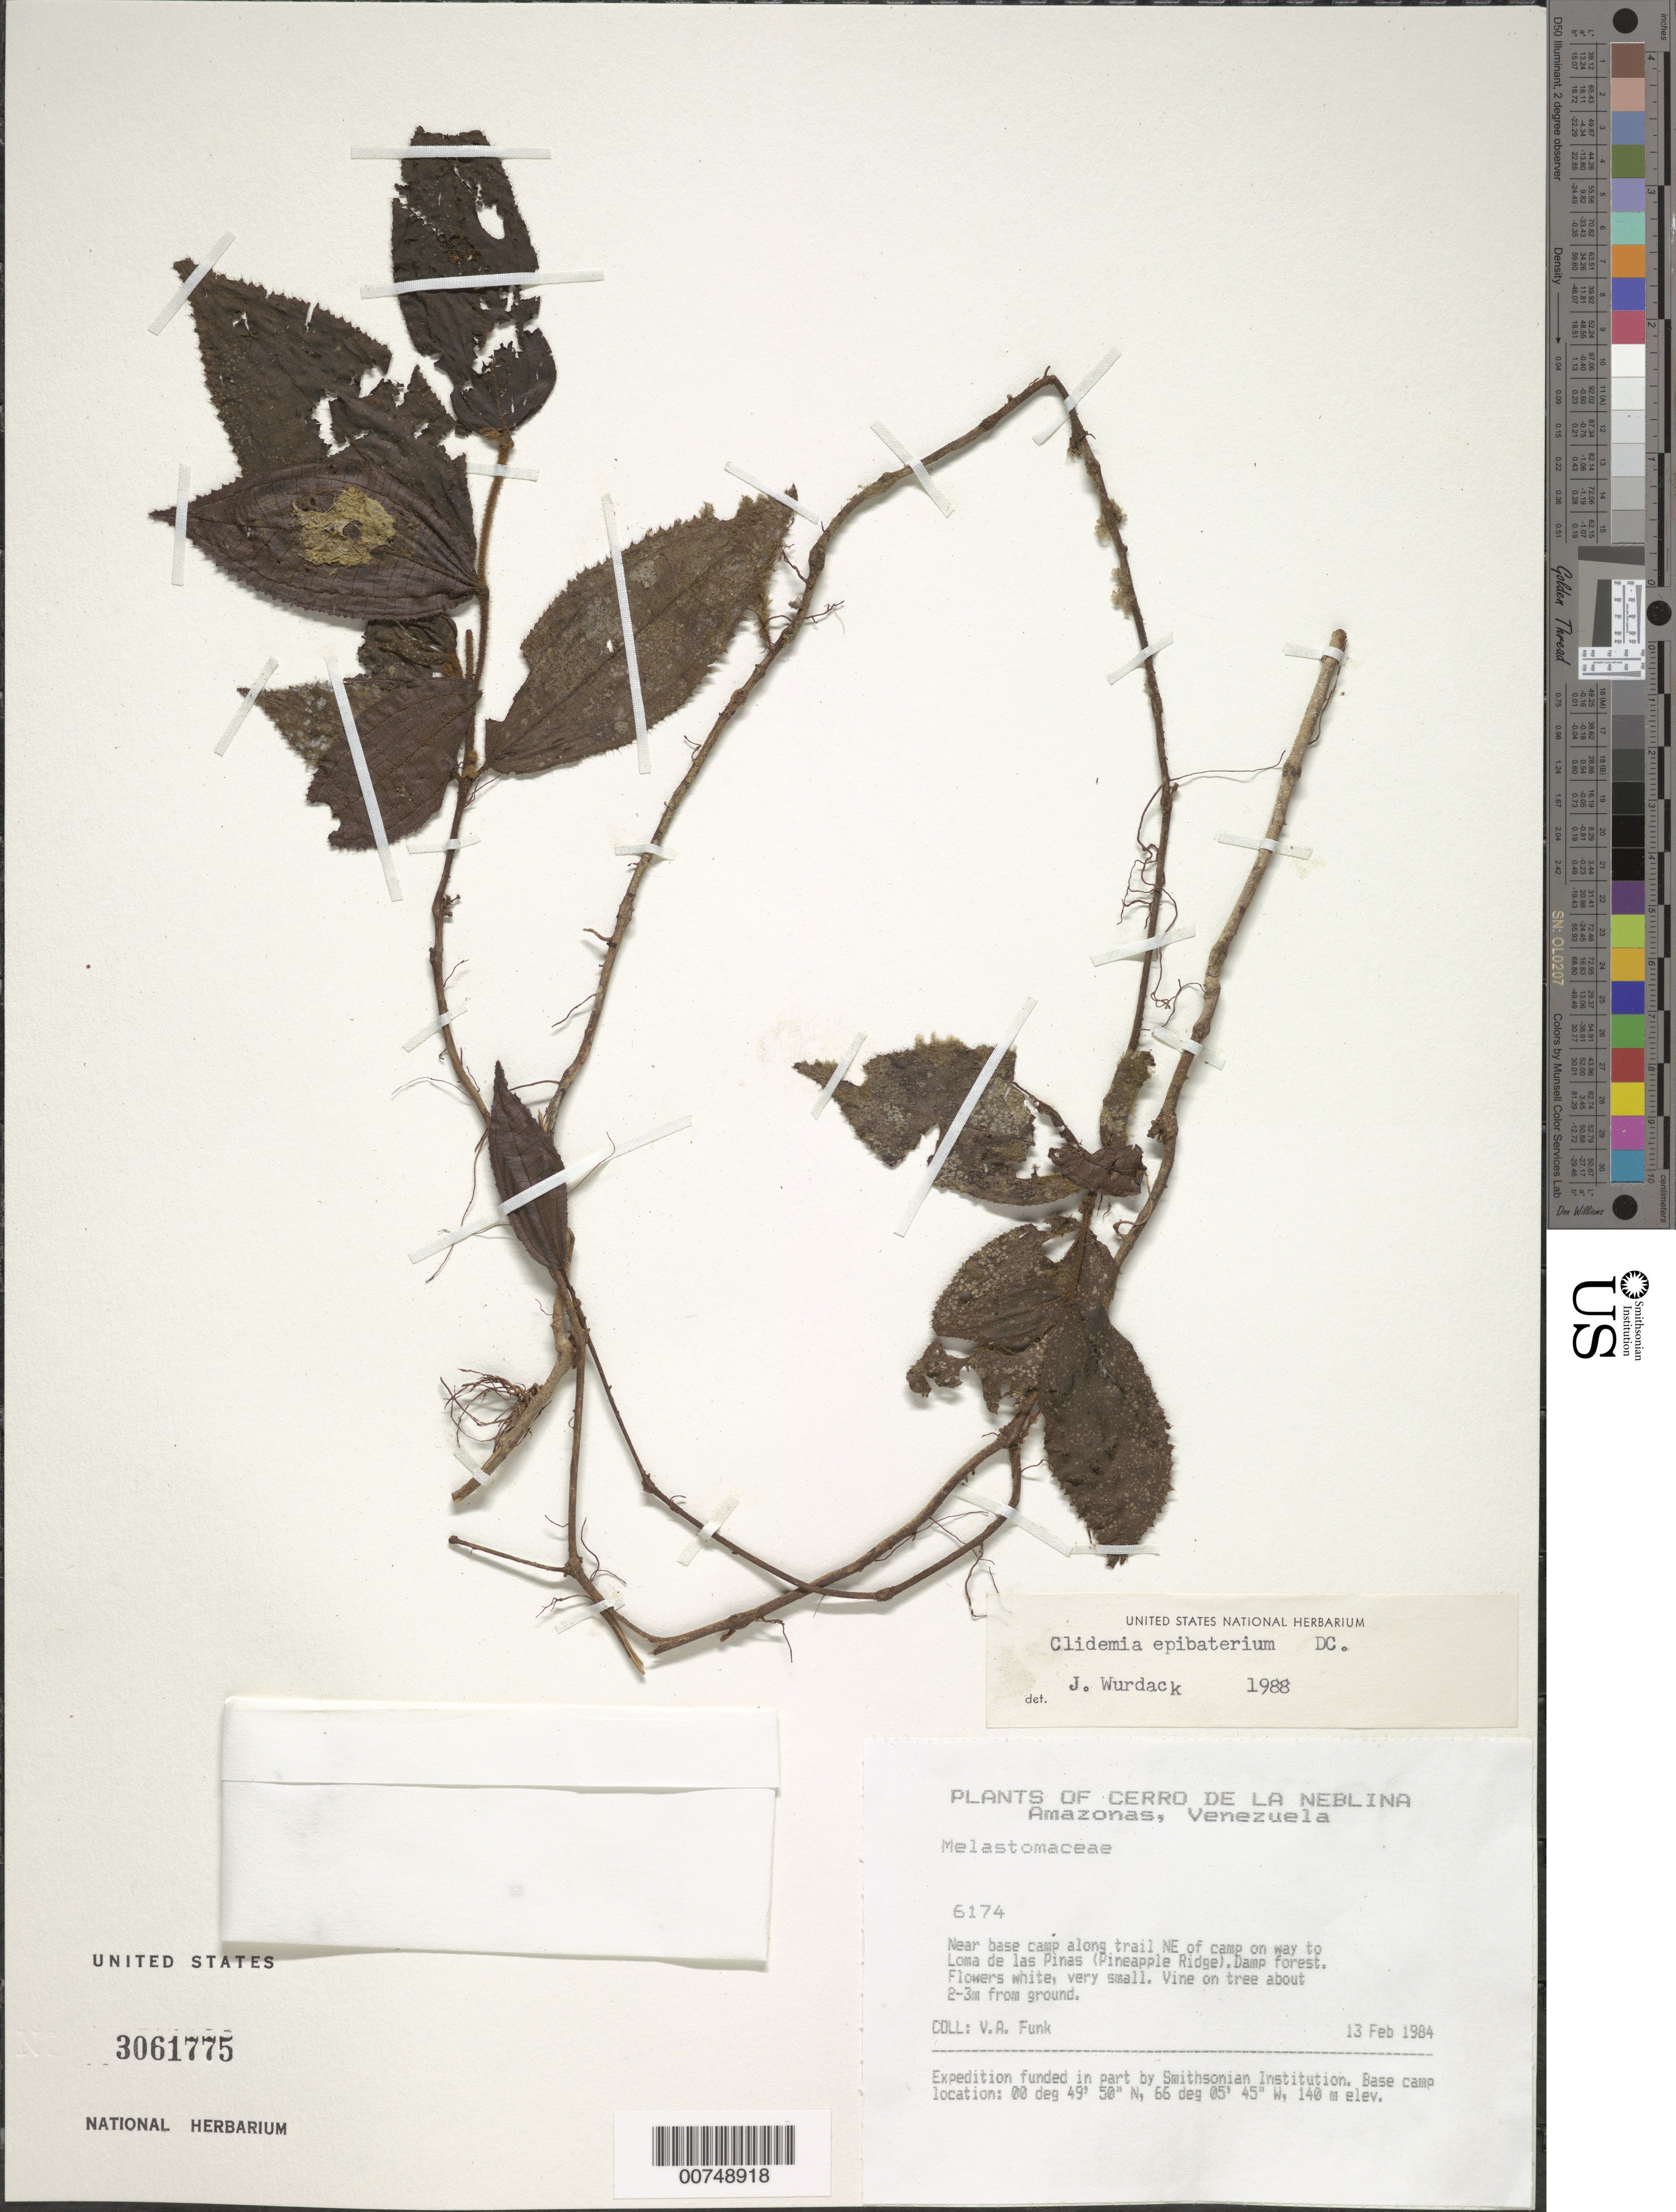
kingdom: Plantae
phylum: Tracheophyta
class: Magnoliopsida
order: Myrtales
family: Melastomataceae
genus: Clidemia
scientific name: Clidemia epibaterium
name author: DC.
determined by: Wurdack, John J., (US), US (UNITED STATES)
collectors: V. Funk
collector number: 6174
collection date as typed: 13 Feb 1984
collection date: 1984-02-13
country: Venezuela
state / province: Amazonas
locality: Loma de las Pinas (Pinapple Ridge), near base camp along trail NE of camp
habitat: Damp forest; on tree about 2-3m from ground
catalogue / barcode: US 3061775